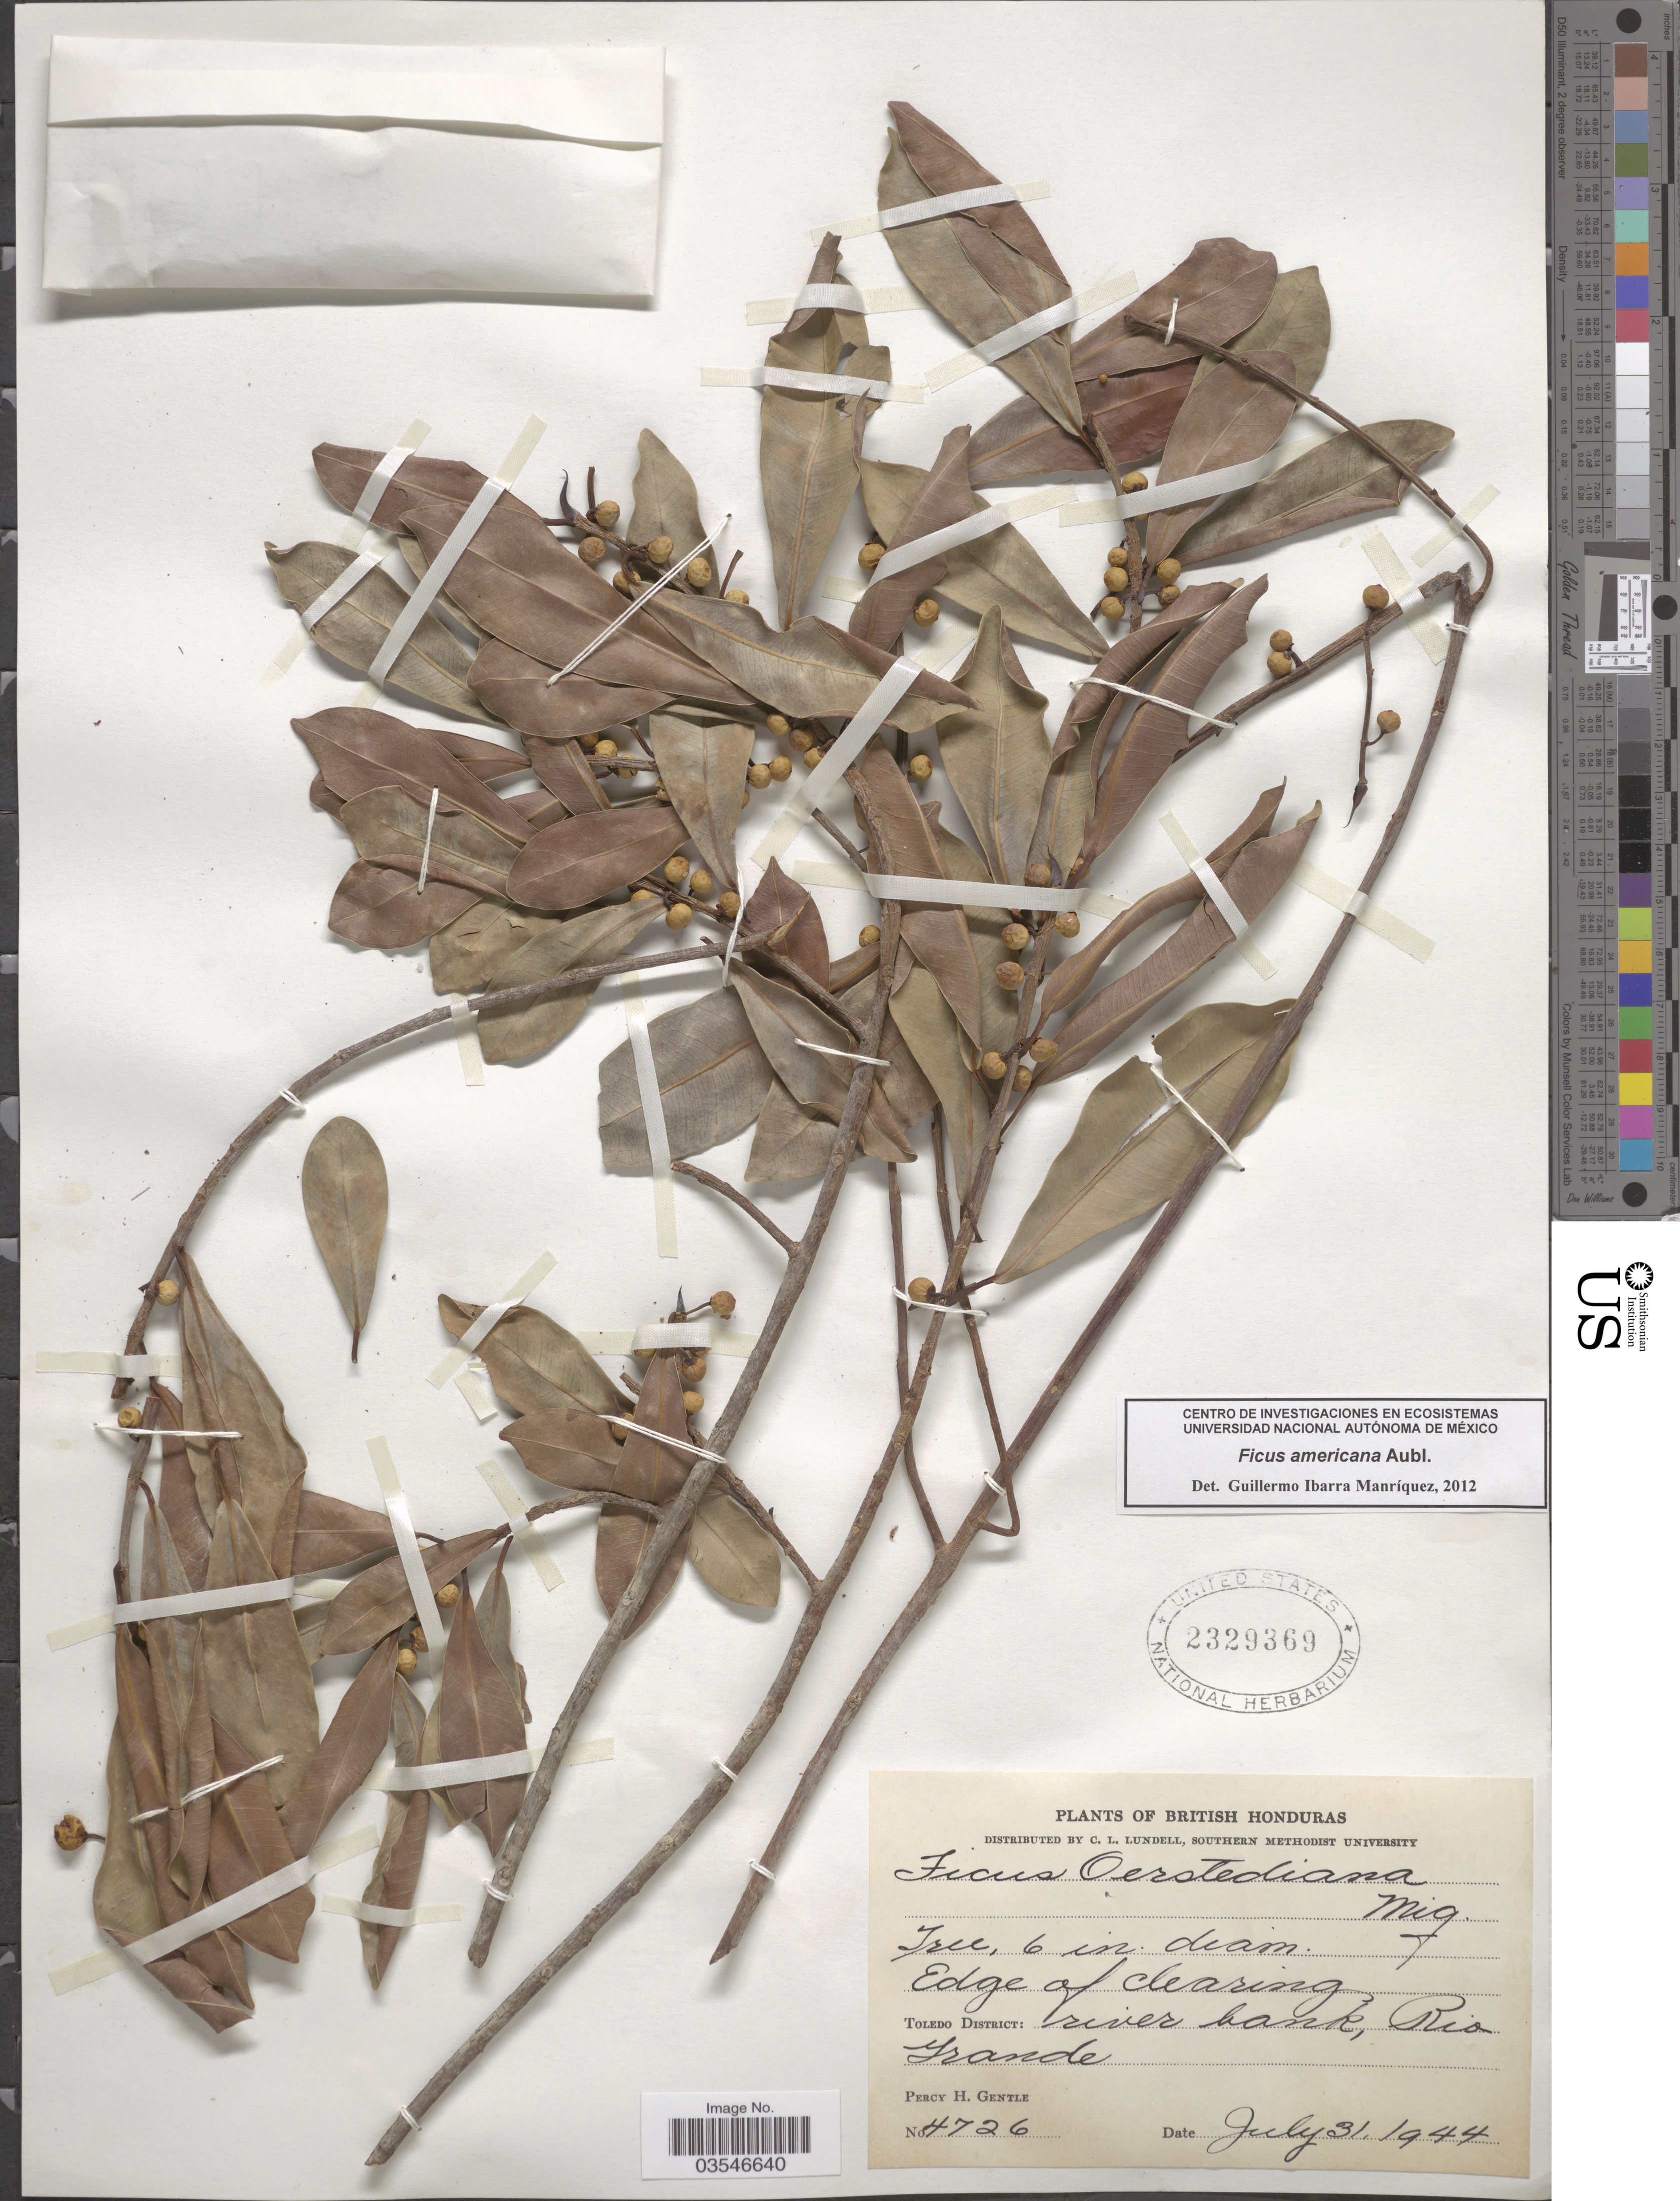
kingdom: Plantae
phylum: Tracheophyta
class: Magnoliopsida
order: Rosales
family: Moraceae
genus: Ficus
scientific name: Ficus americana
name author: Aubl.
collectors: P. H. Gentle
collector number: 4726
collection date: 1944-07-31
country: Belize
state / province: Toledo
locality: British Honduras. Toledo District: river bank, Rio Grande.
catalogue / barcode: US 2329369